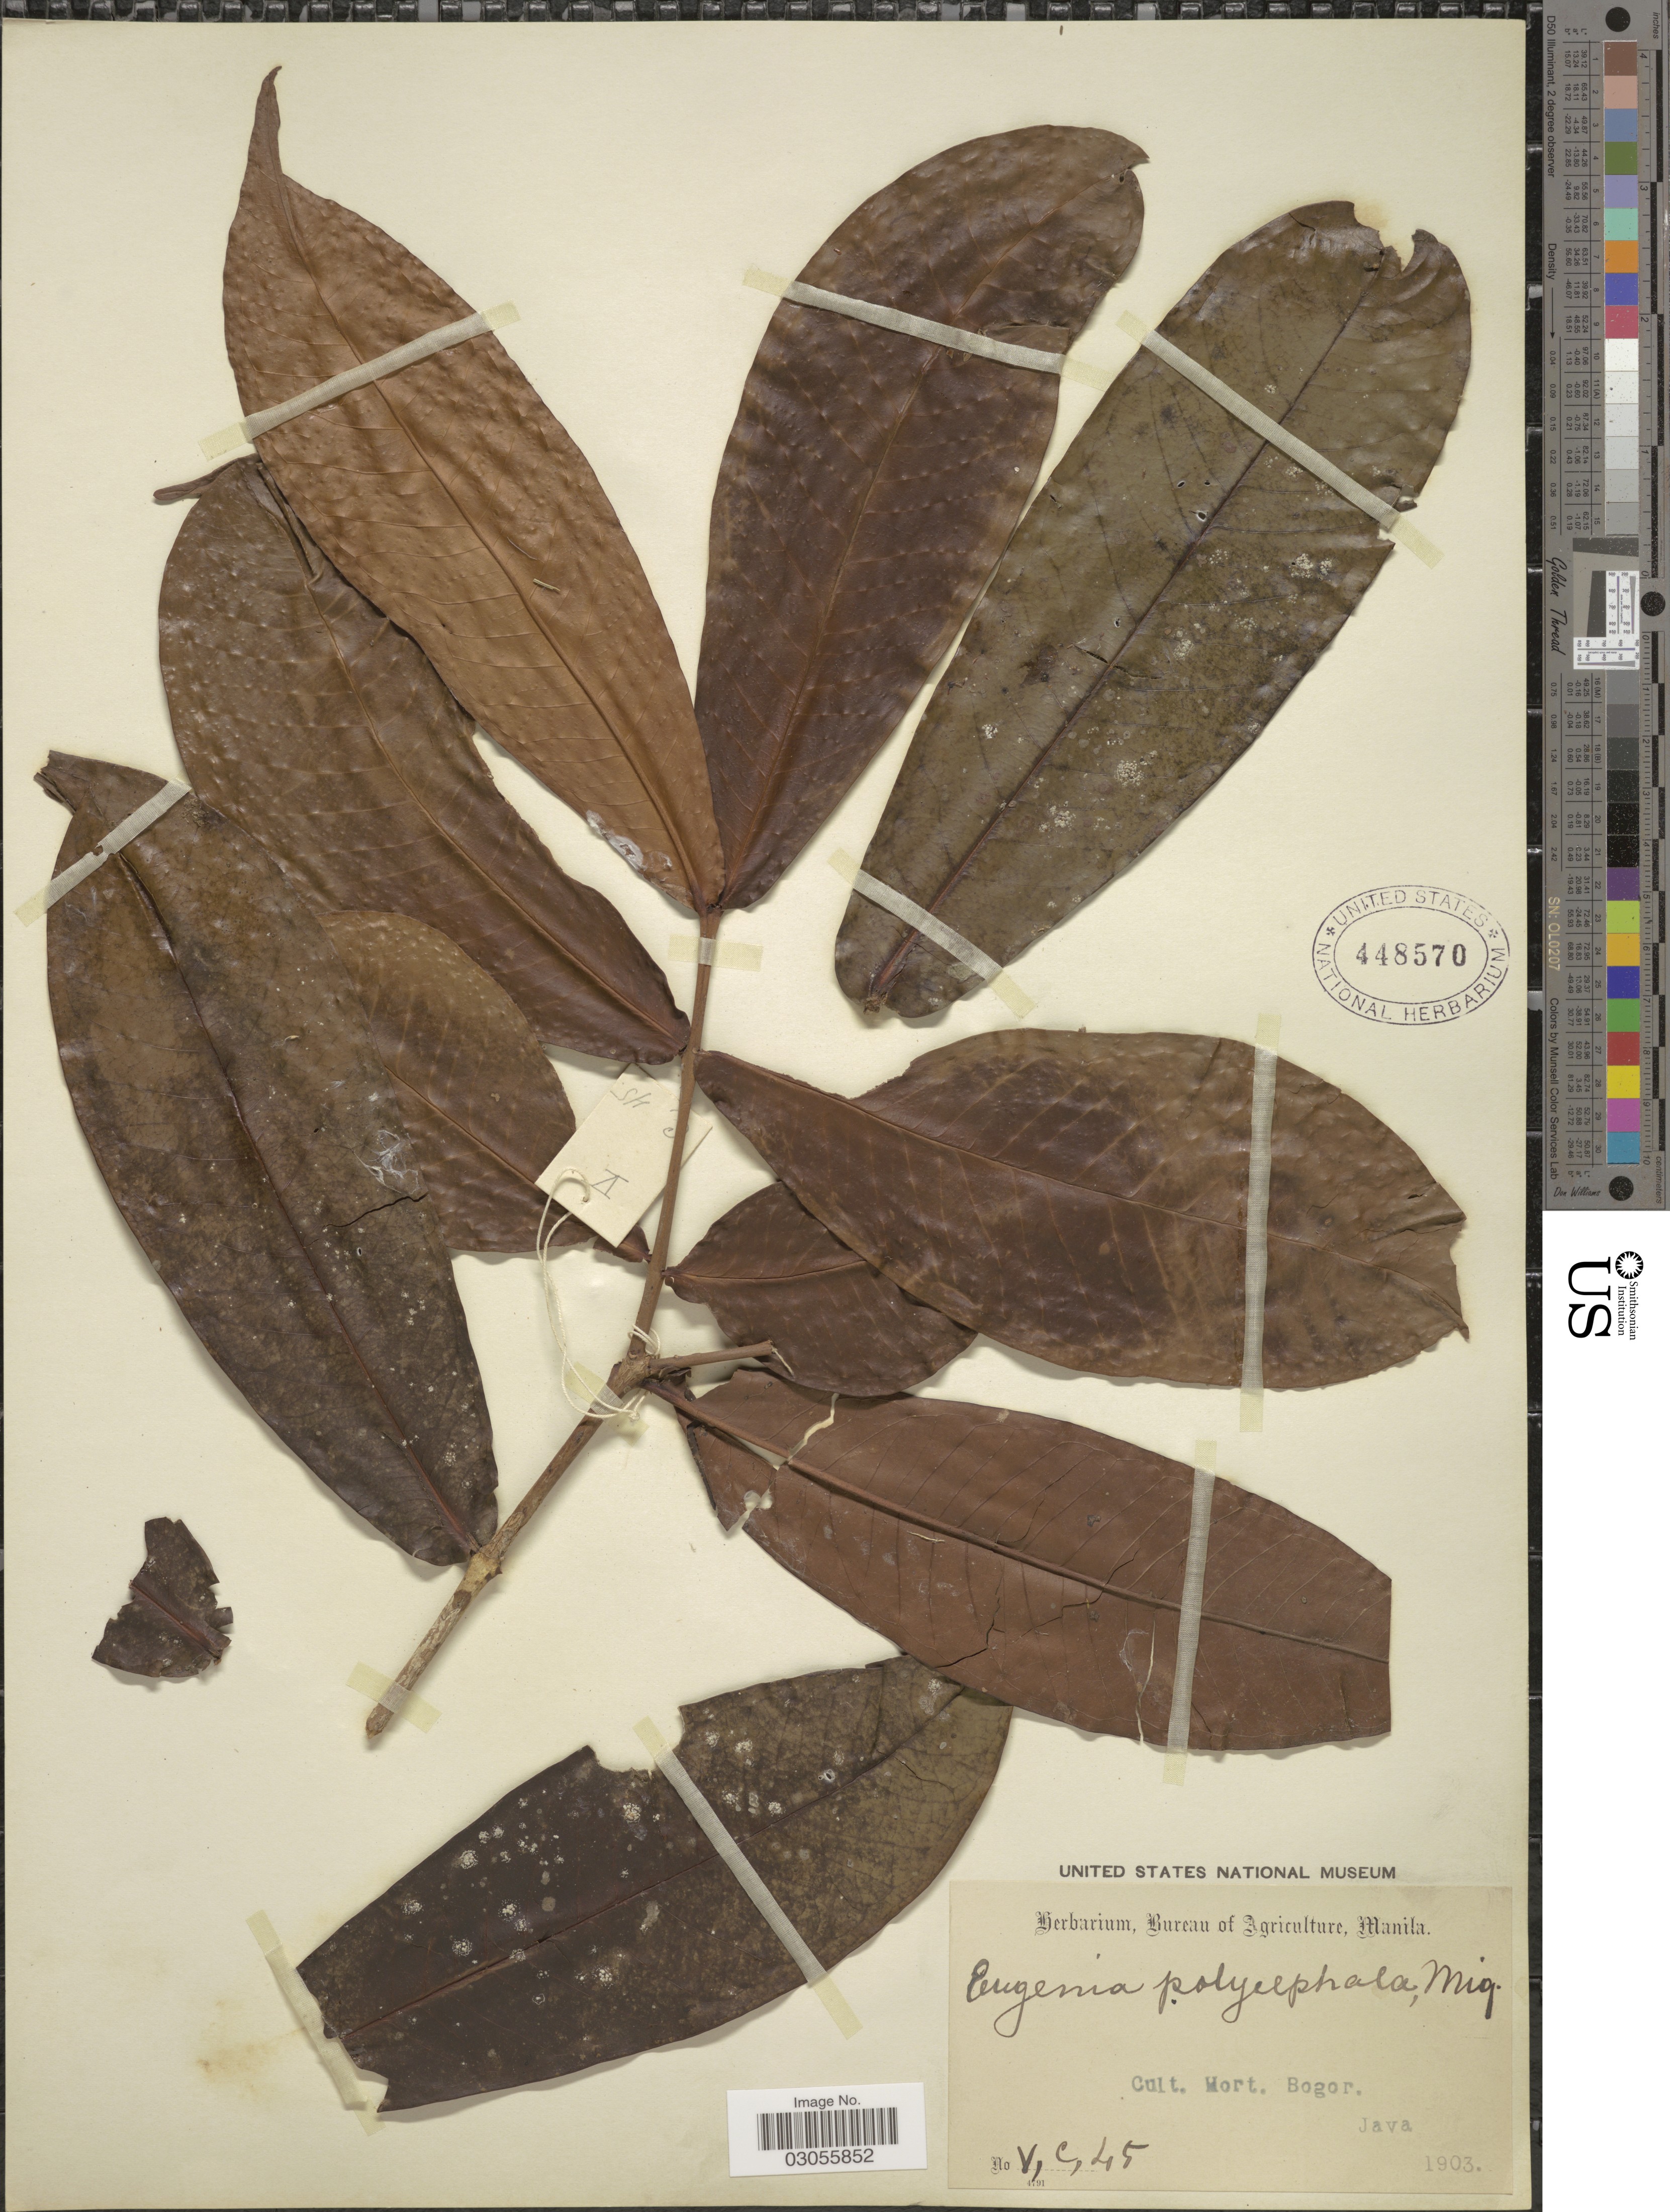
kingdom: Plantae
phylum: Tracheophyta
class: Magnoliopsida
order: Myrtales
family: Myrtaceae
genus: Syzygium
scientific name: Syzygium polycephalum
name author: (Miq.) Merr. & L.M. Perry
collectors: Ex herb. Bureau of Agriculture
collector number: V,C,45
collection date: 1903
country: Indonesia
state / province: Java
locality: Hort. Bogor.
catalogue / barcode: US 448570